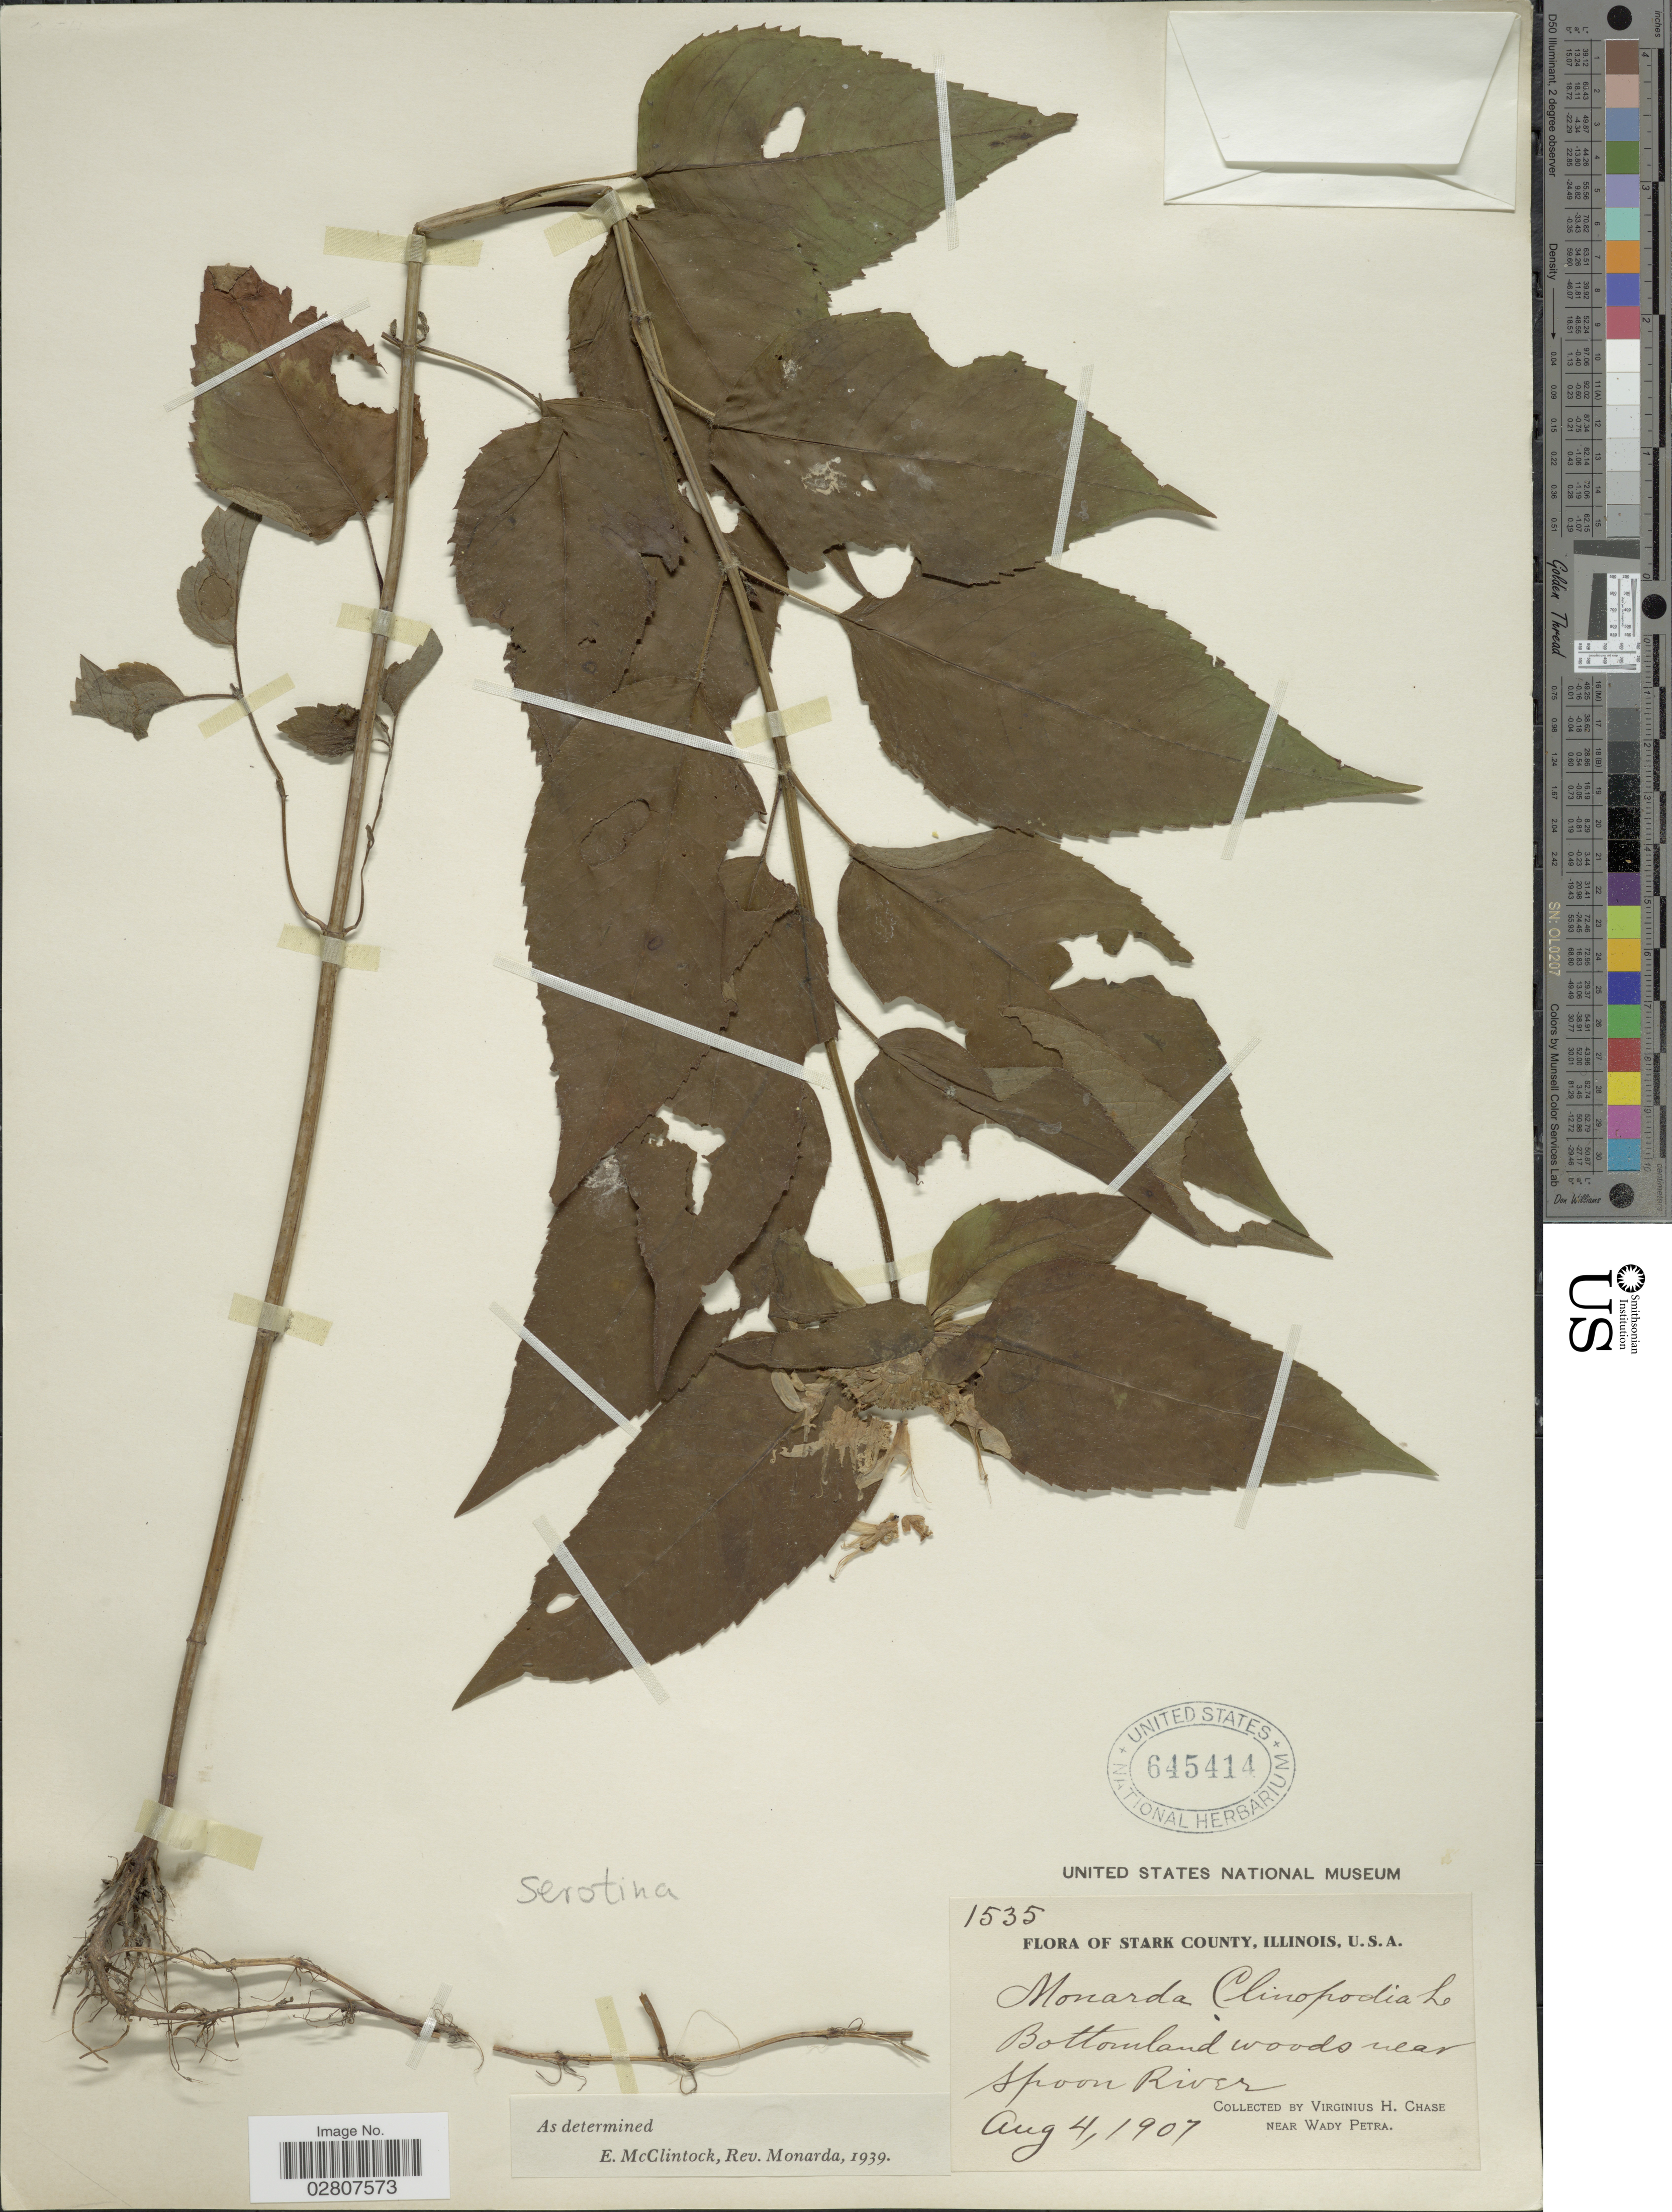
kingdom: Plantae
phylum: Tracheophyta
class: Magnoliopsida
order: Lamiales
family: Lamiaceae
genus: Monarda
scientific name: Monarda clinopodia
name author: L.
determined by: McClintock, E.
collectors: V. H. Chase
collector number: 1535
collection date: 1907-08-04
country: United States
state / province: Illinois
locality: Stark County. Bottomland woods near Spoon River, near Wady Petra.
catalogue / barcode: US 645414